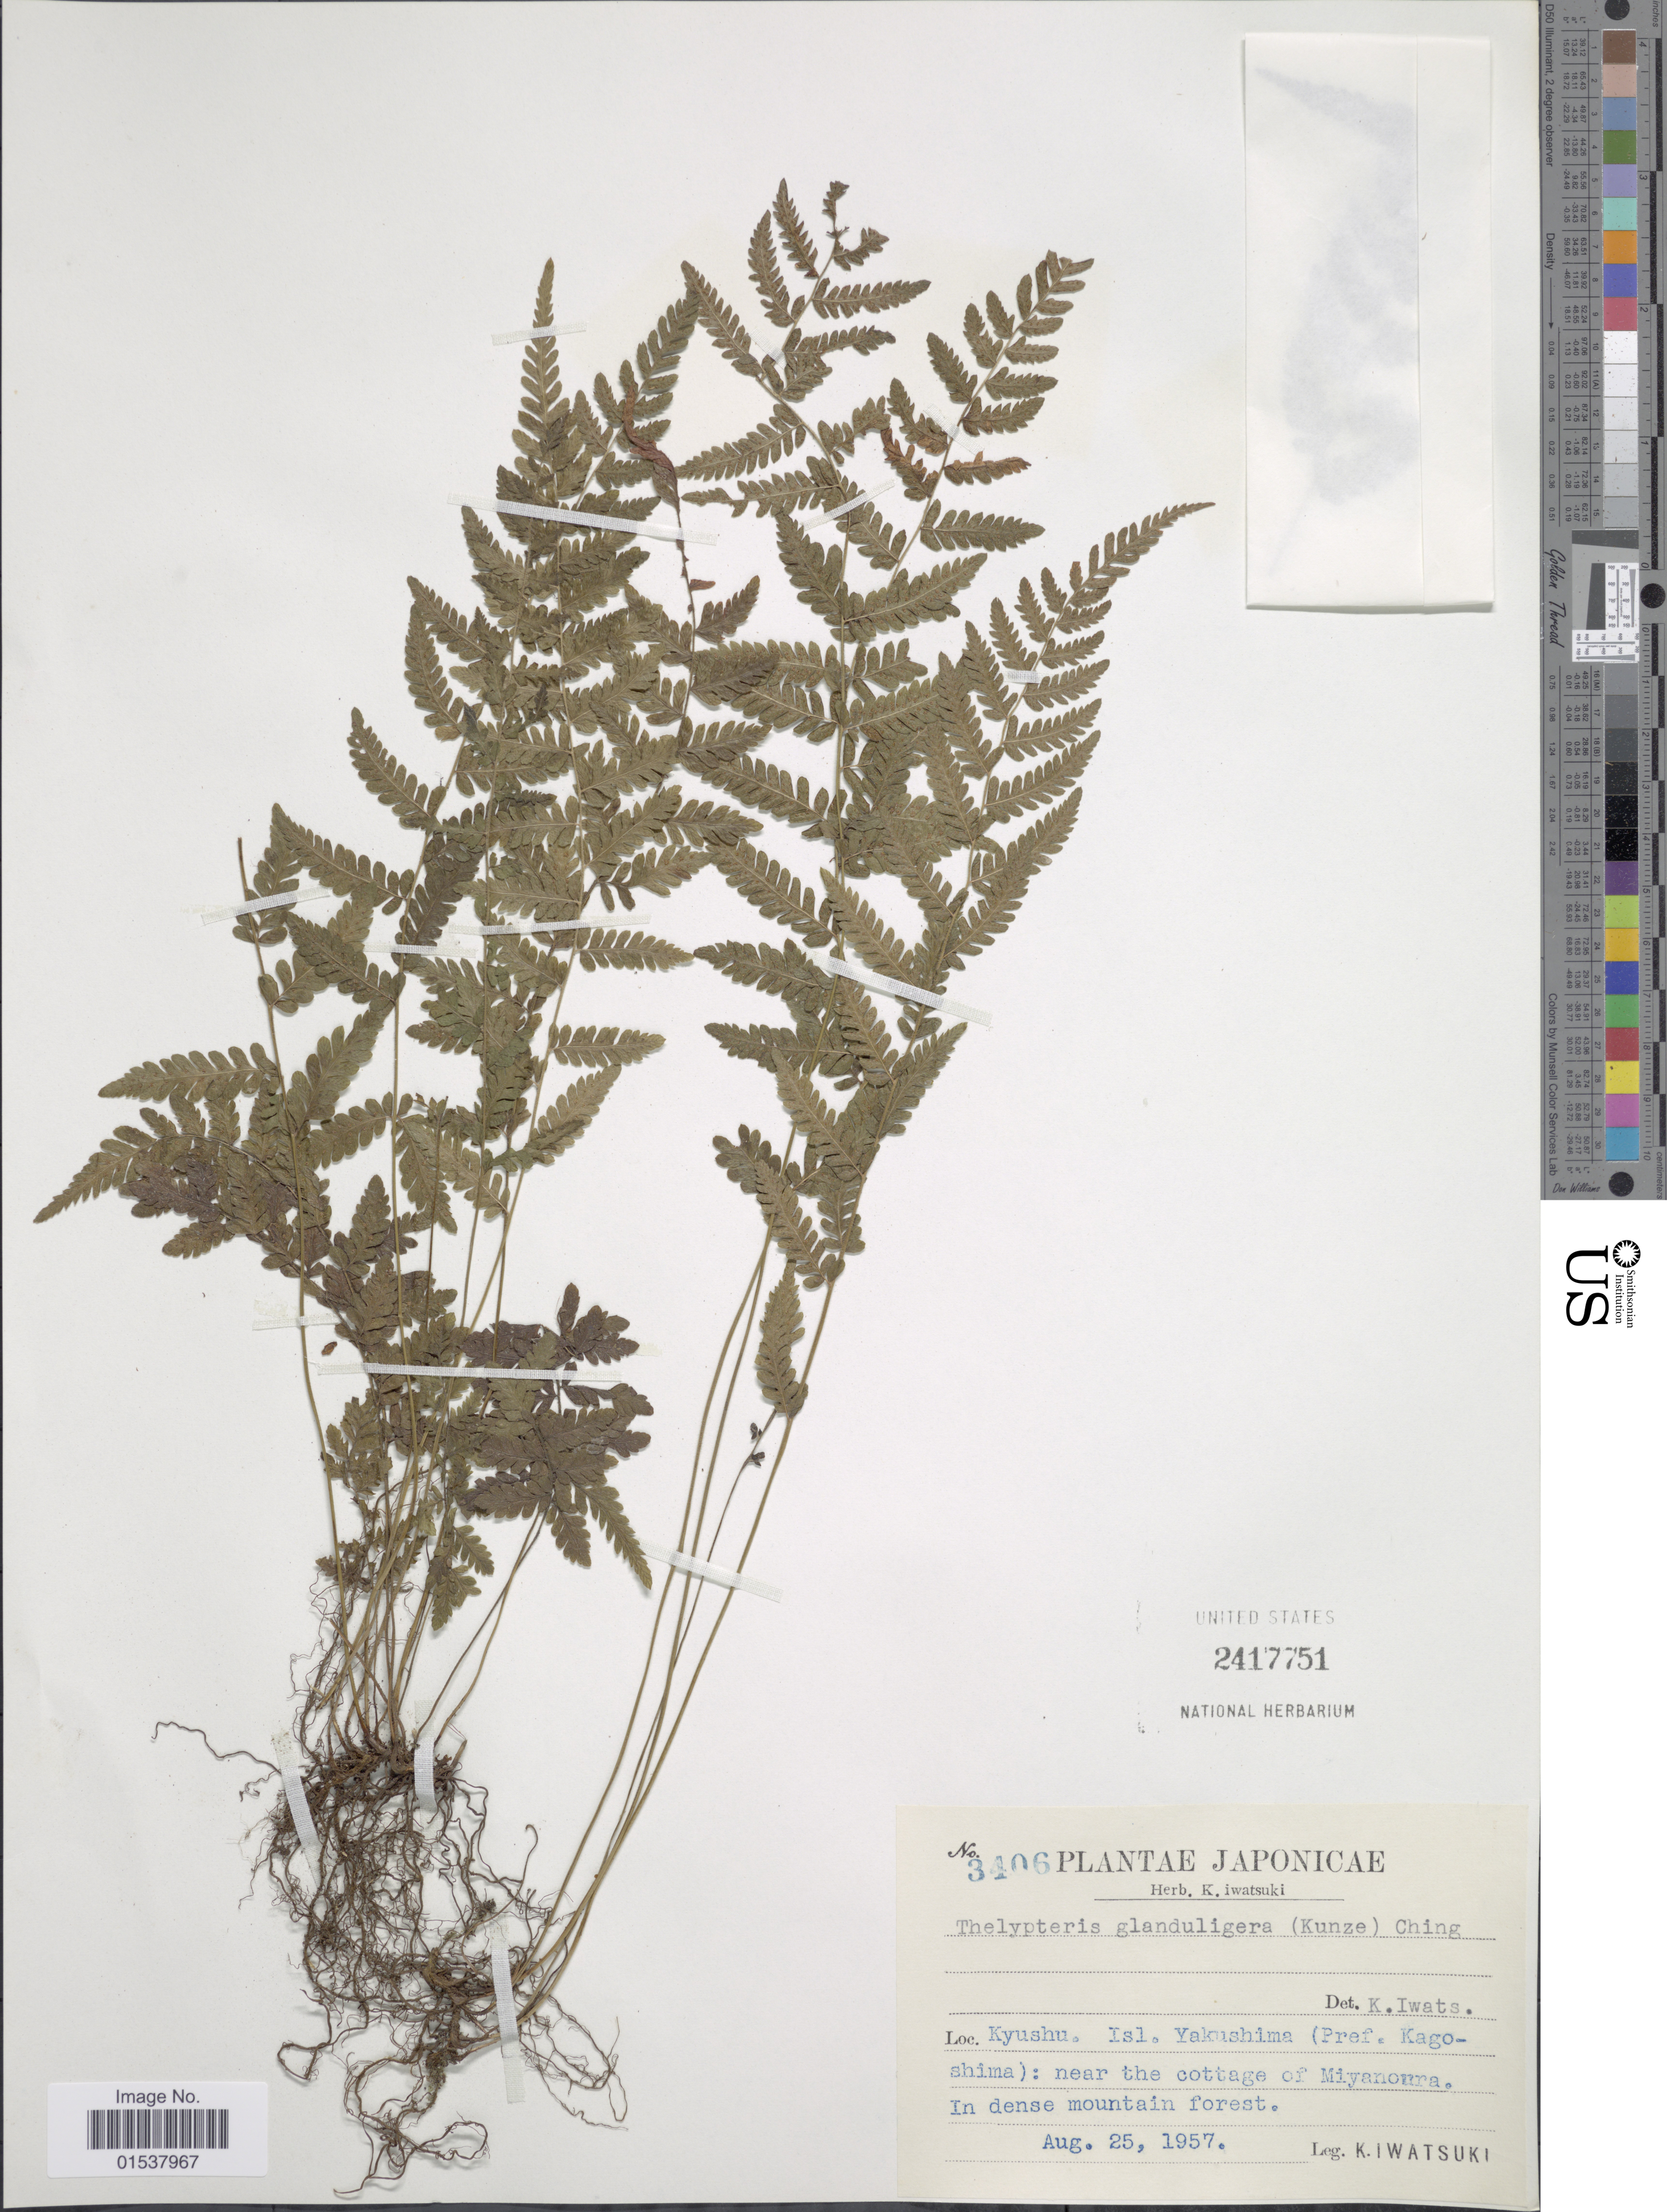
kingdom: Plantae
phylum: Tracheophyta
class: Polypodiopsida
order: Polypodiales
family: Thelypteridaceae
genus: Parathelypteris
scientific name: Parathelypteris glanduligera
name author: (Kunze) Ching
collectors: K. Iwatsuki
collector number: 3406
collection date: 1957-08-25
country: Japan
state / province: Kagosima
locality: Japonicae, Kyushu. Isl. Yakushima (Pref. Kagoshima): near the cottage of Miyanoura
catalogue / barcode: US 2417751